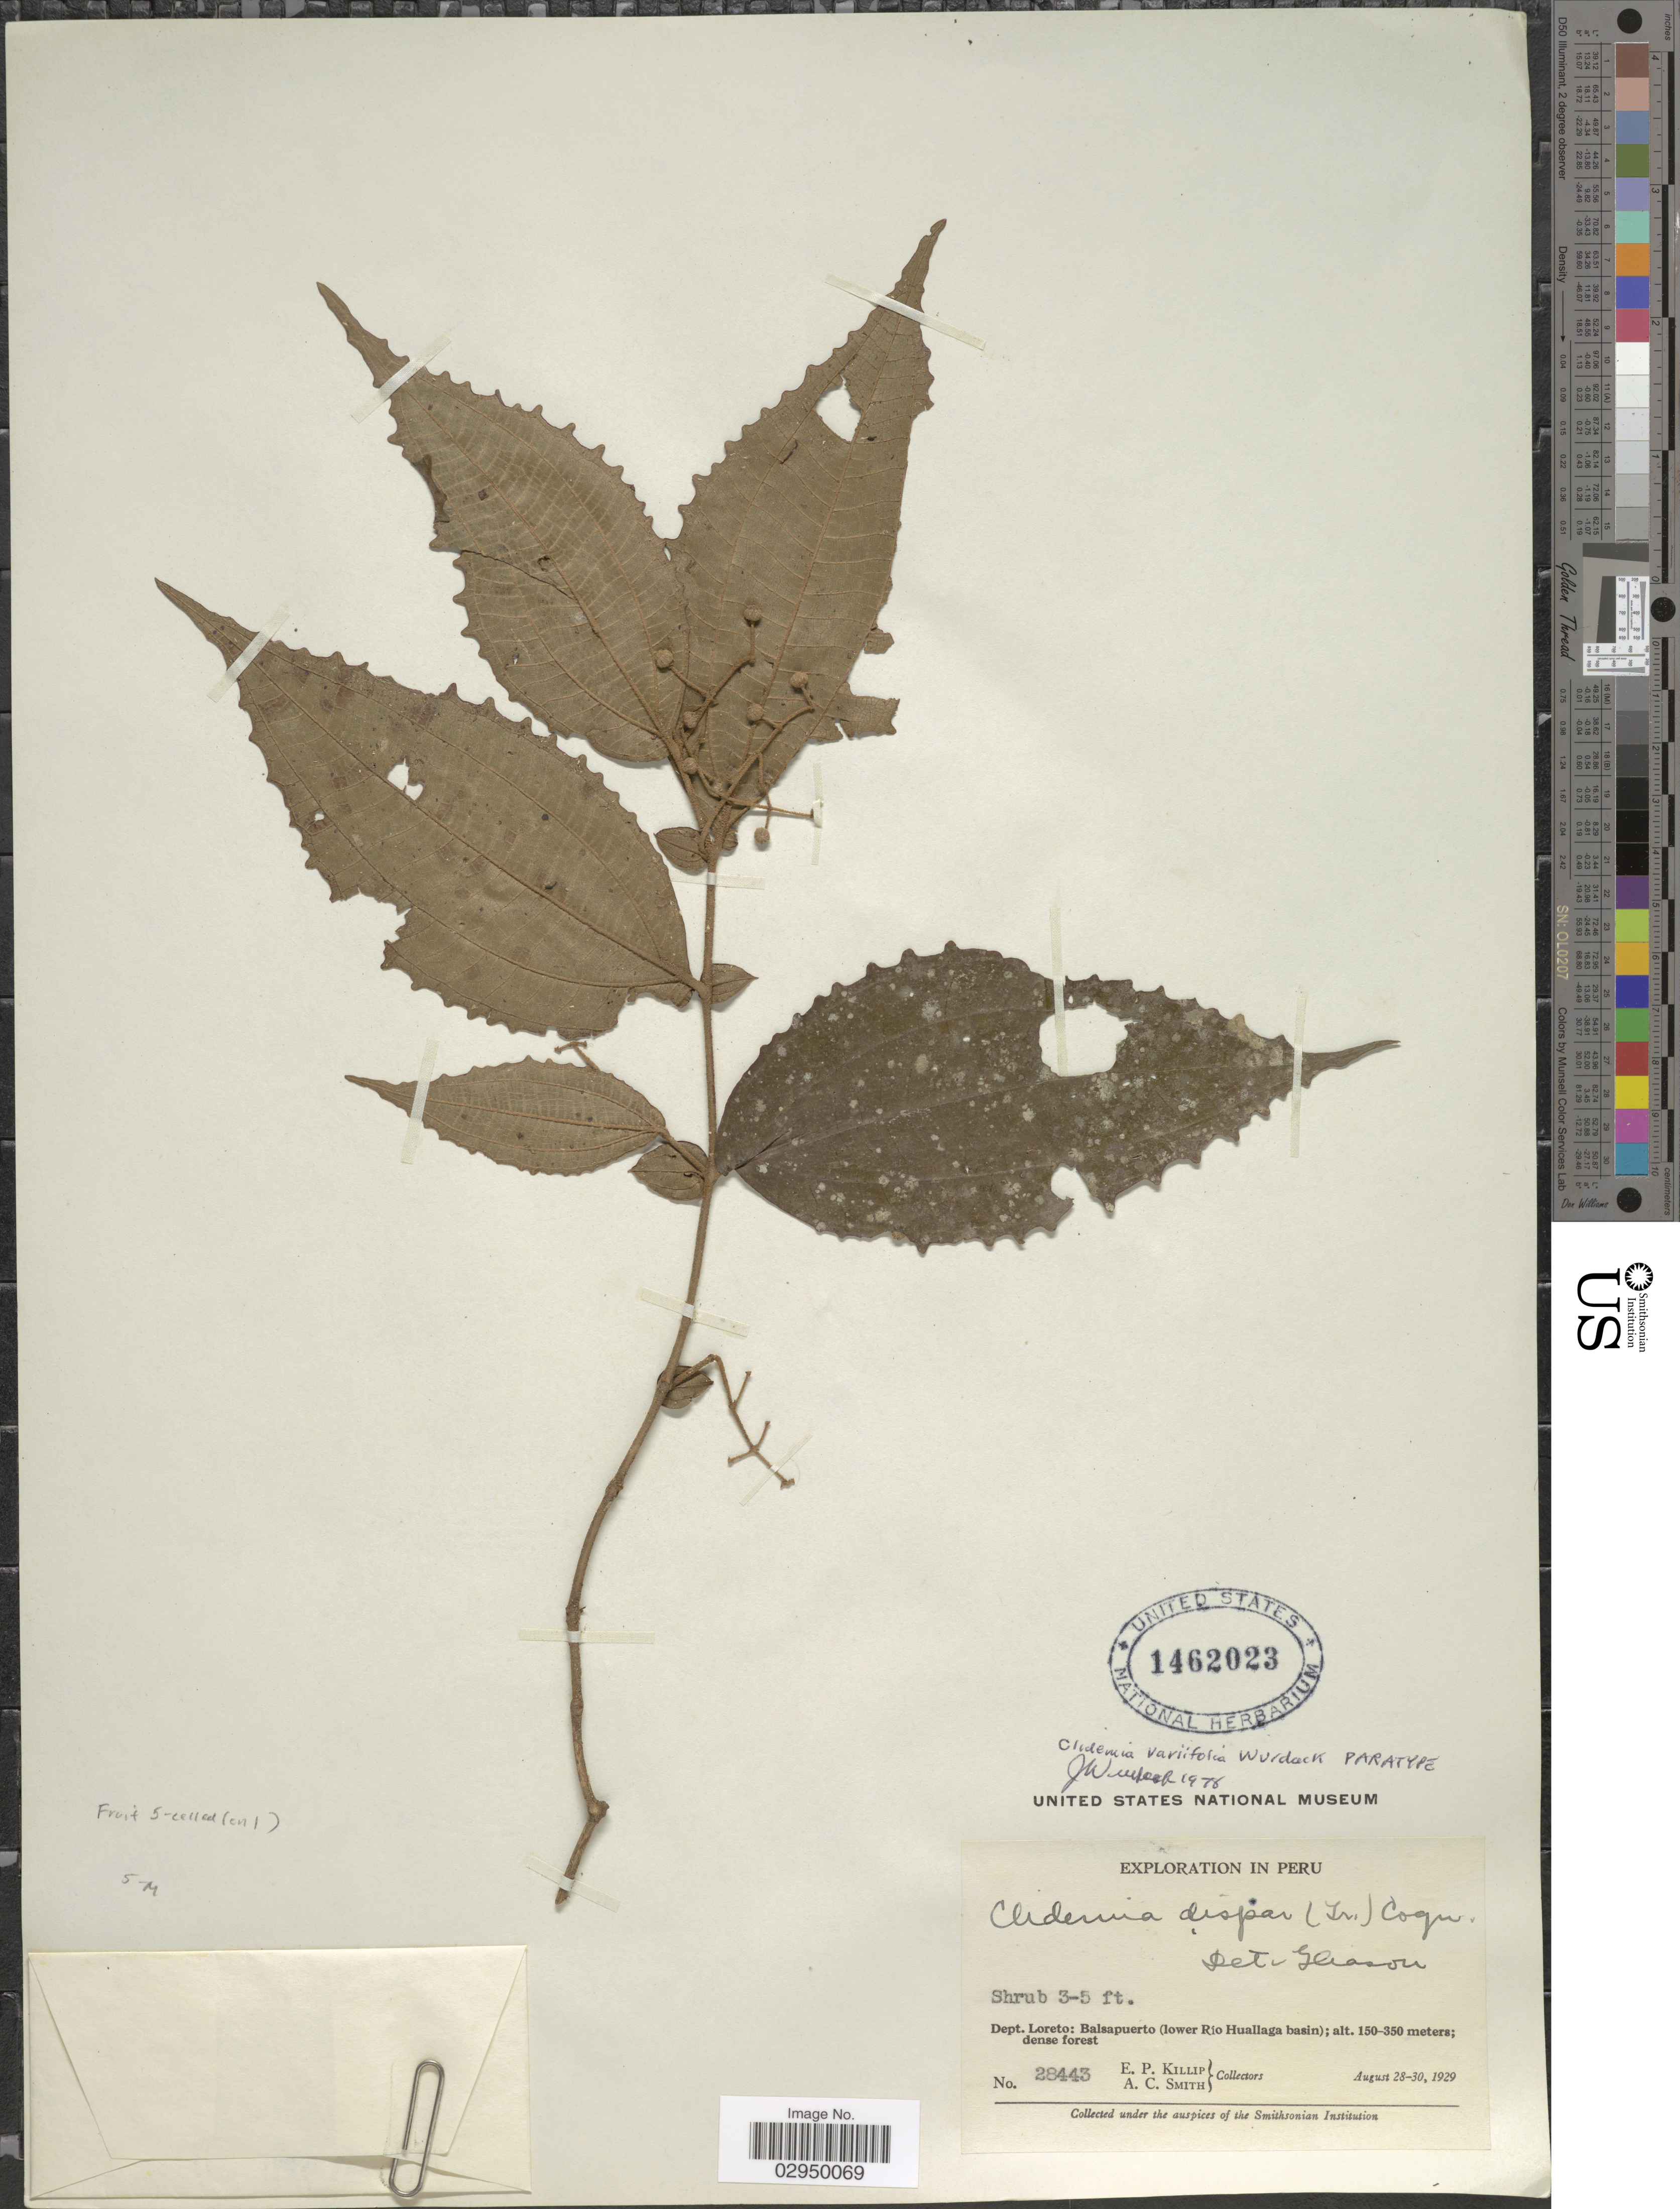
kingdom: Plantae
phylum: Tracheophyta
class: Magnoliopsida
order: Myrtales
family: Melastomataceae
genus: Clidemia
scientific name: Clidemia variifolia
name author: Wurdack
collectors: E. P. Killip & A. C. Smith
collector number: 28443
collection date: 1929-08-28/1929-08-30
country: Peru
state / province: Loreto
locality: Dept. Loreto: Balsapuerto (lower Río Huallaga basin).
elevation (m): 150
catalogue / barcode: US 1462023